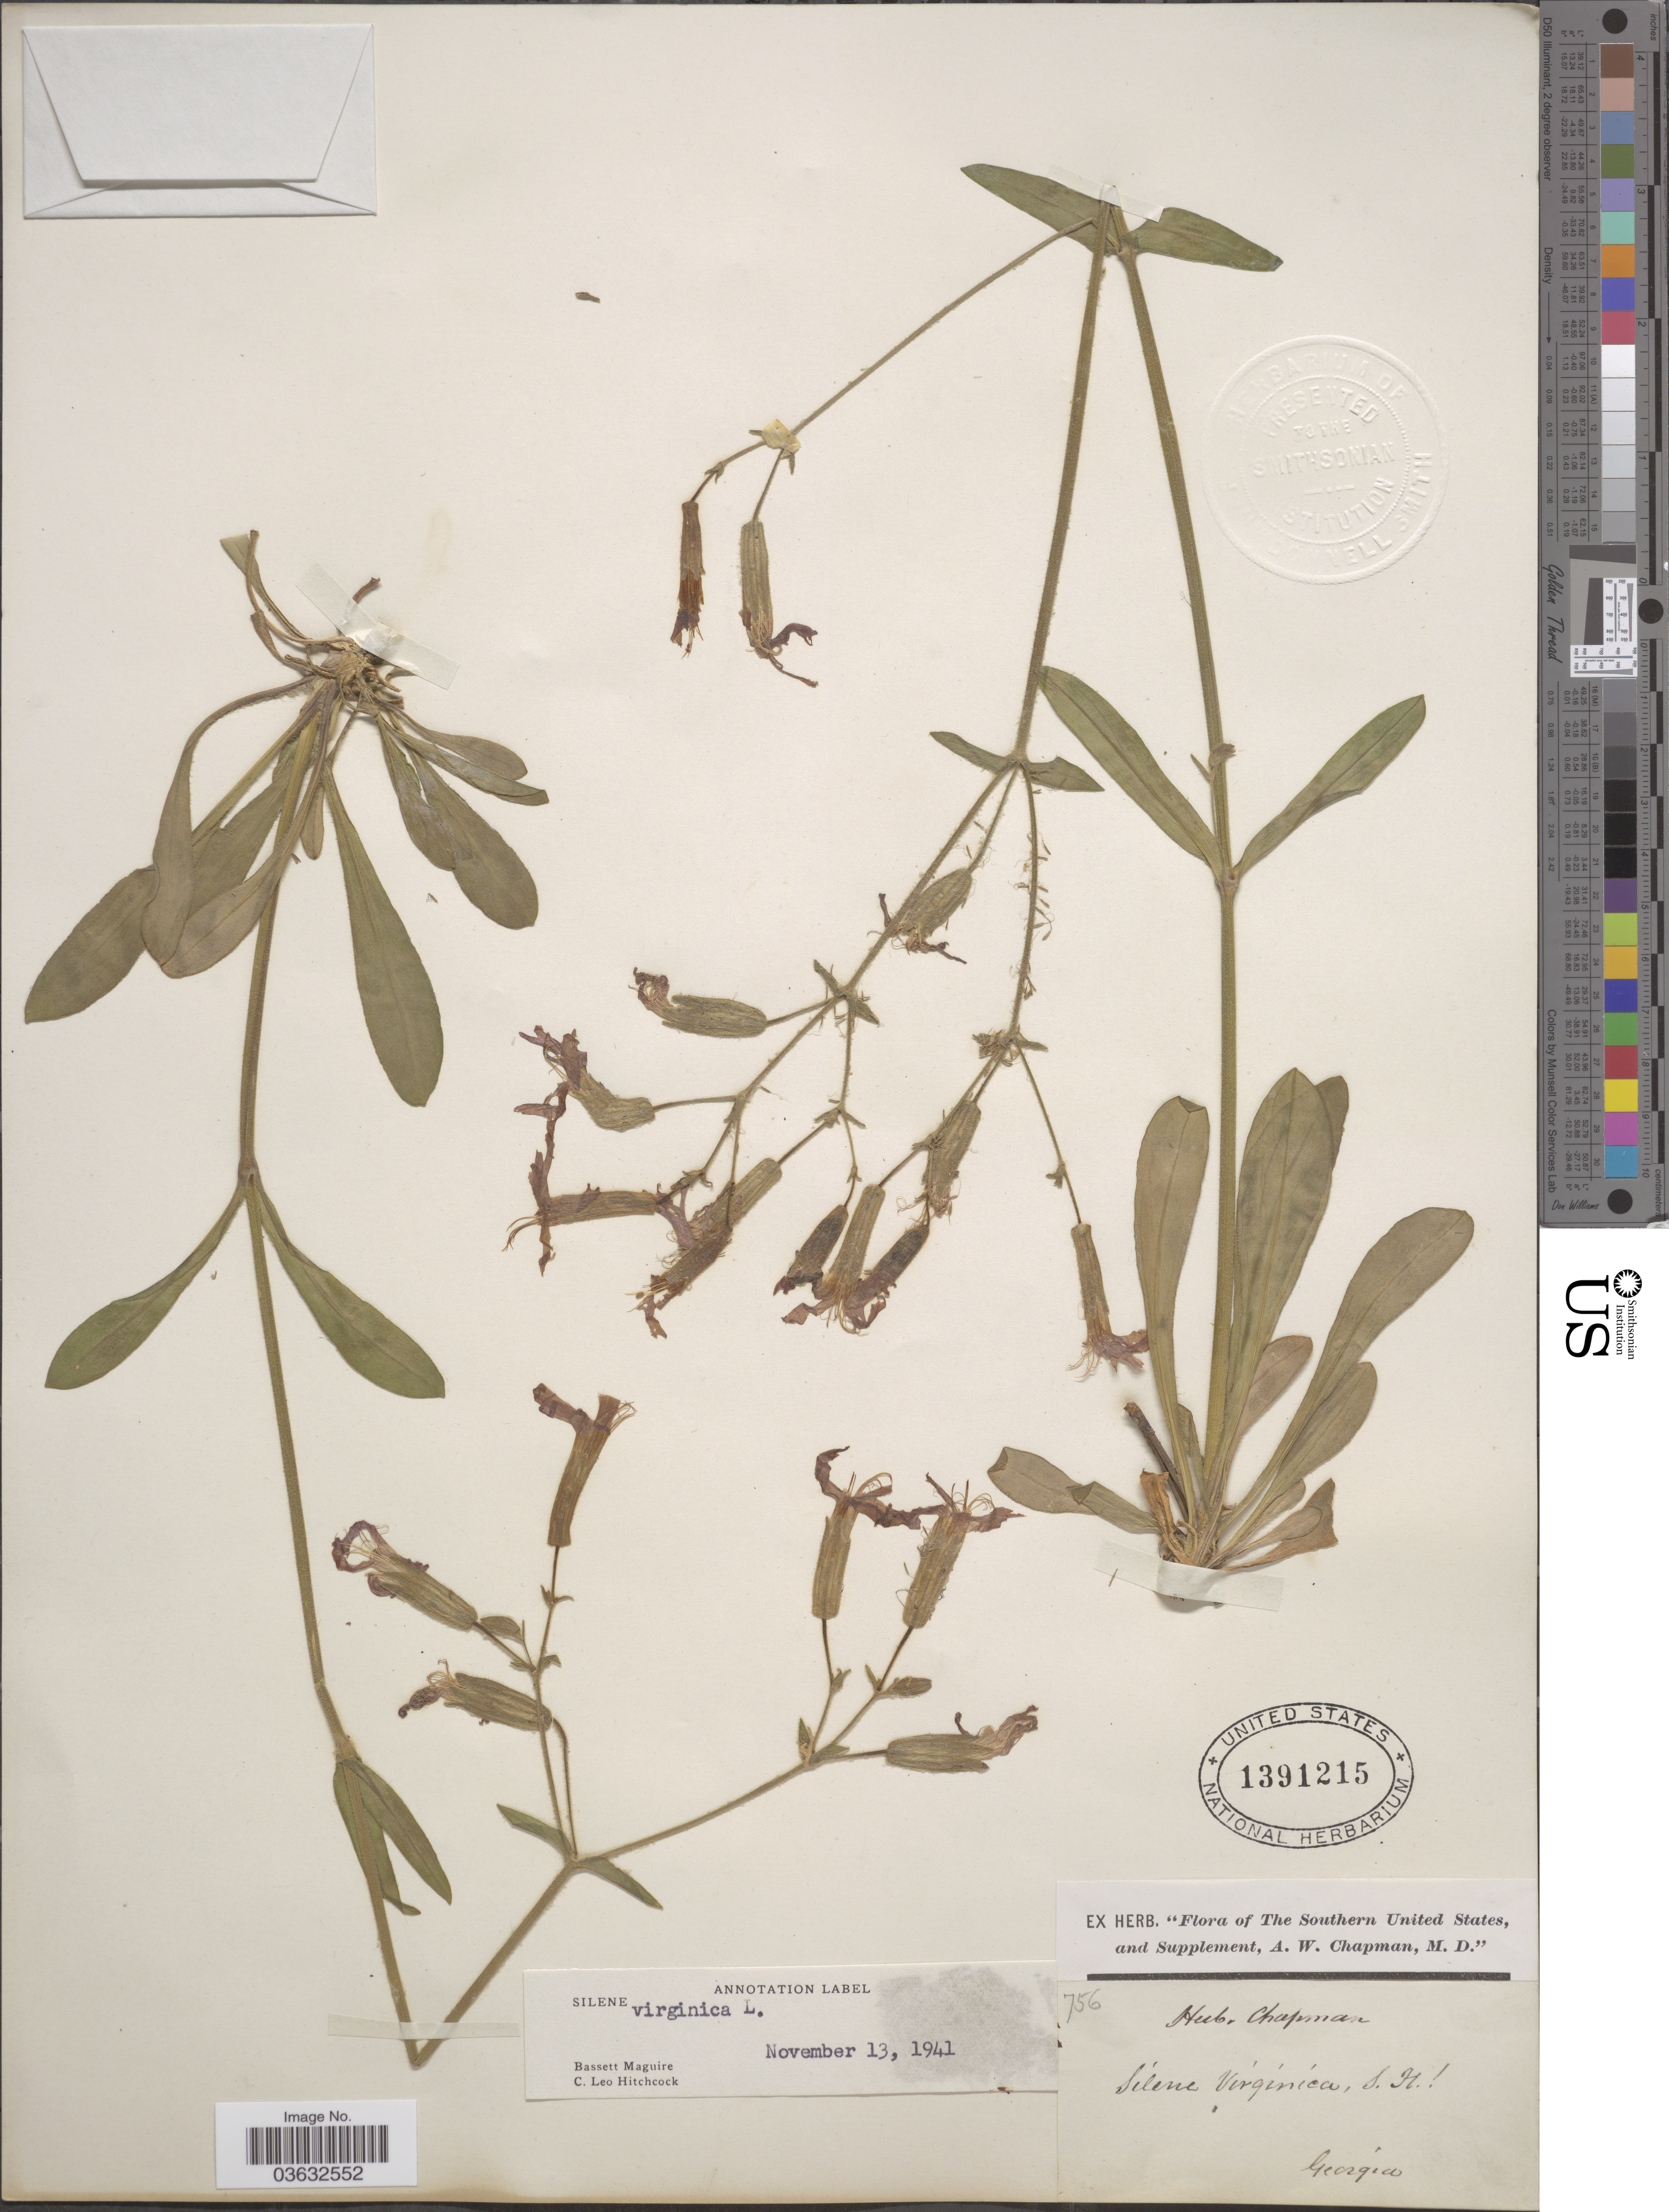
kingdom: Plantae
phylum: Tracheophyta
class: Magnoliopsida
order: Caryophyllales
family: Caryophyllaceae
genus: Silene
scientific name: Silene virginica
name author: L.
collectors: ex herb. A.W. Chapman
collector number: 756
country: United States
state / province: Georgia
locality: The Southern United States.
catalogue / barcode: US 1391215